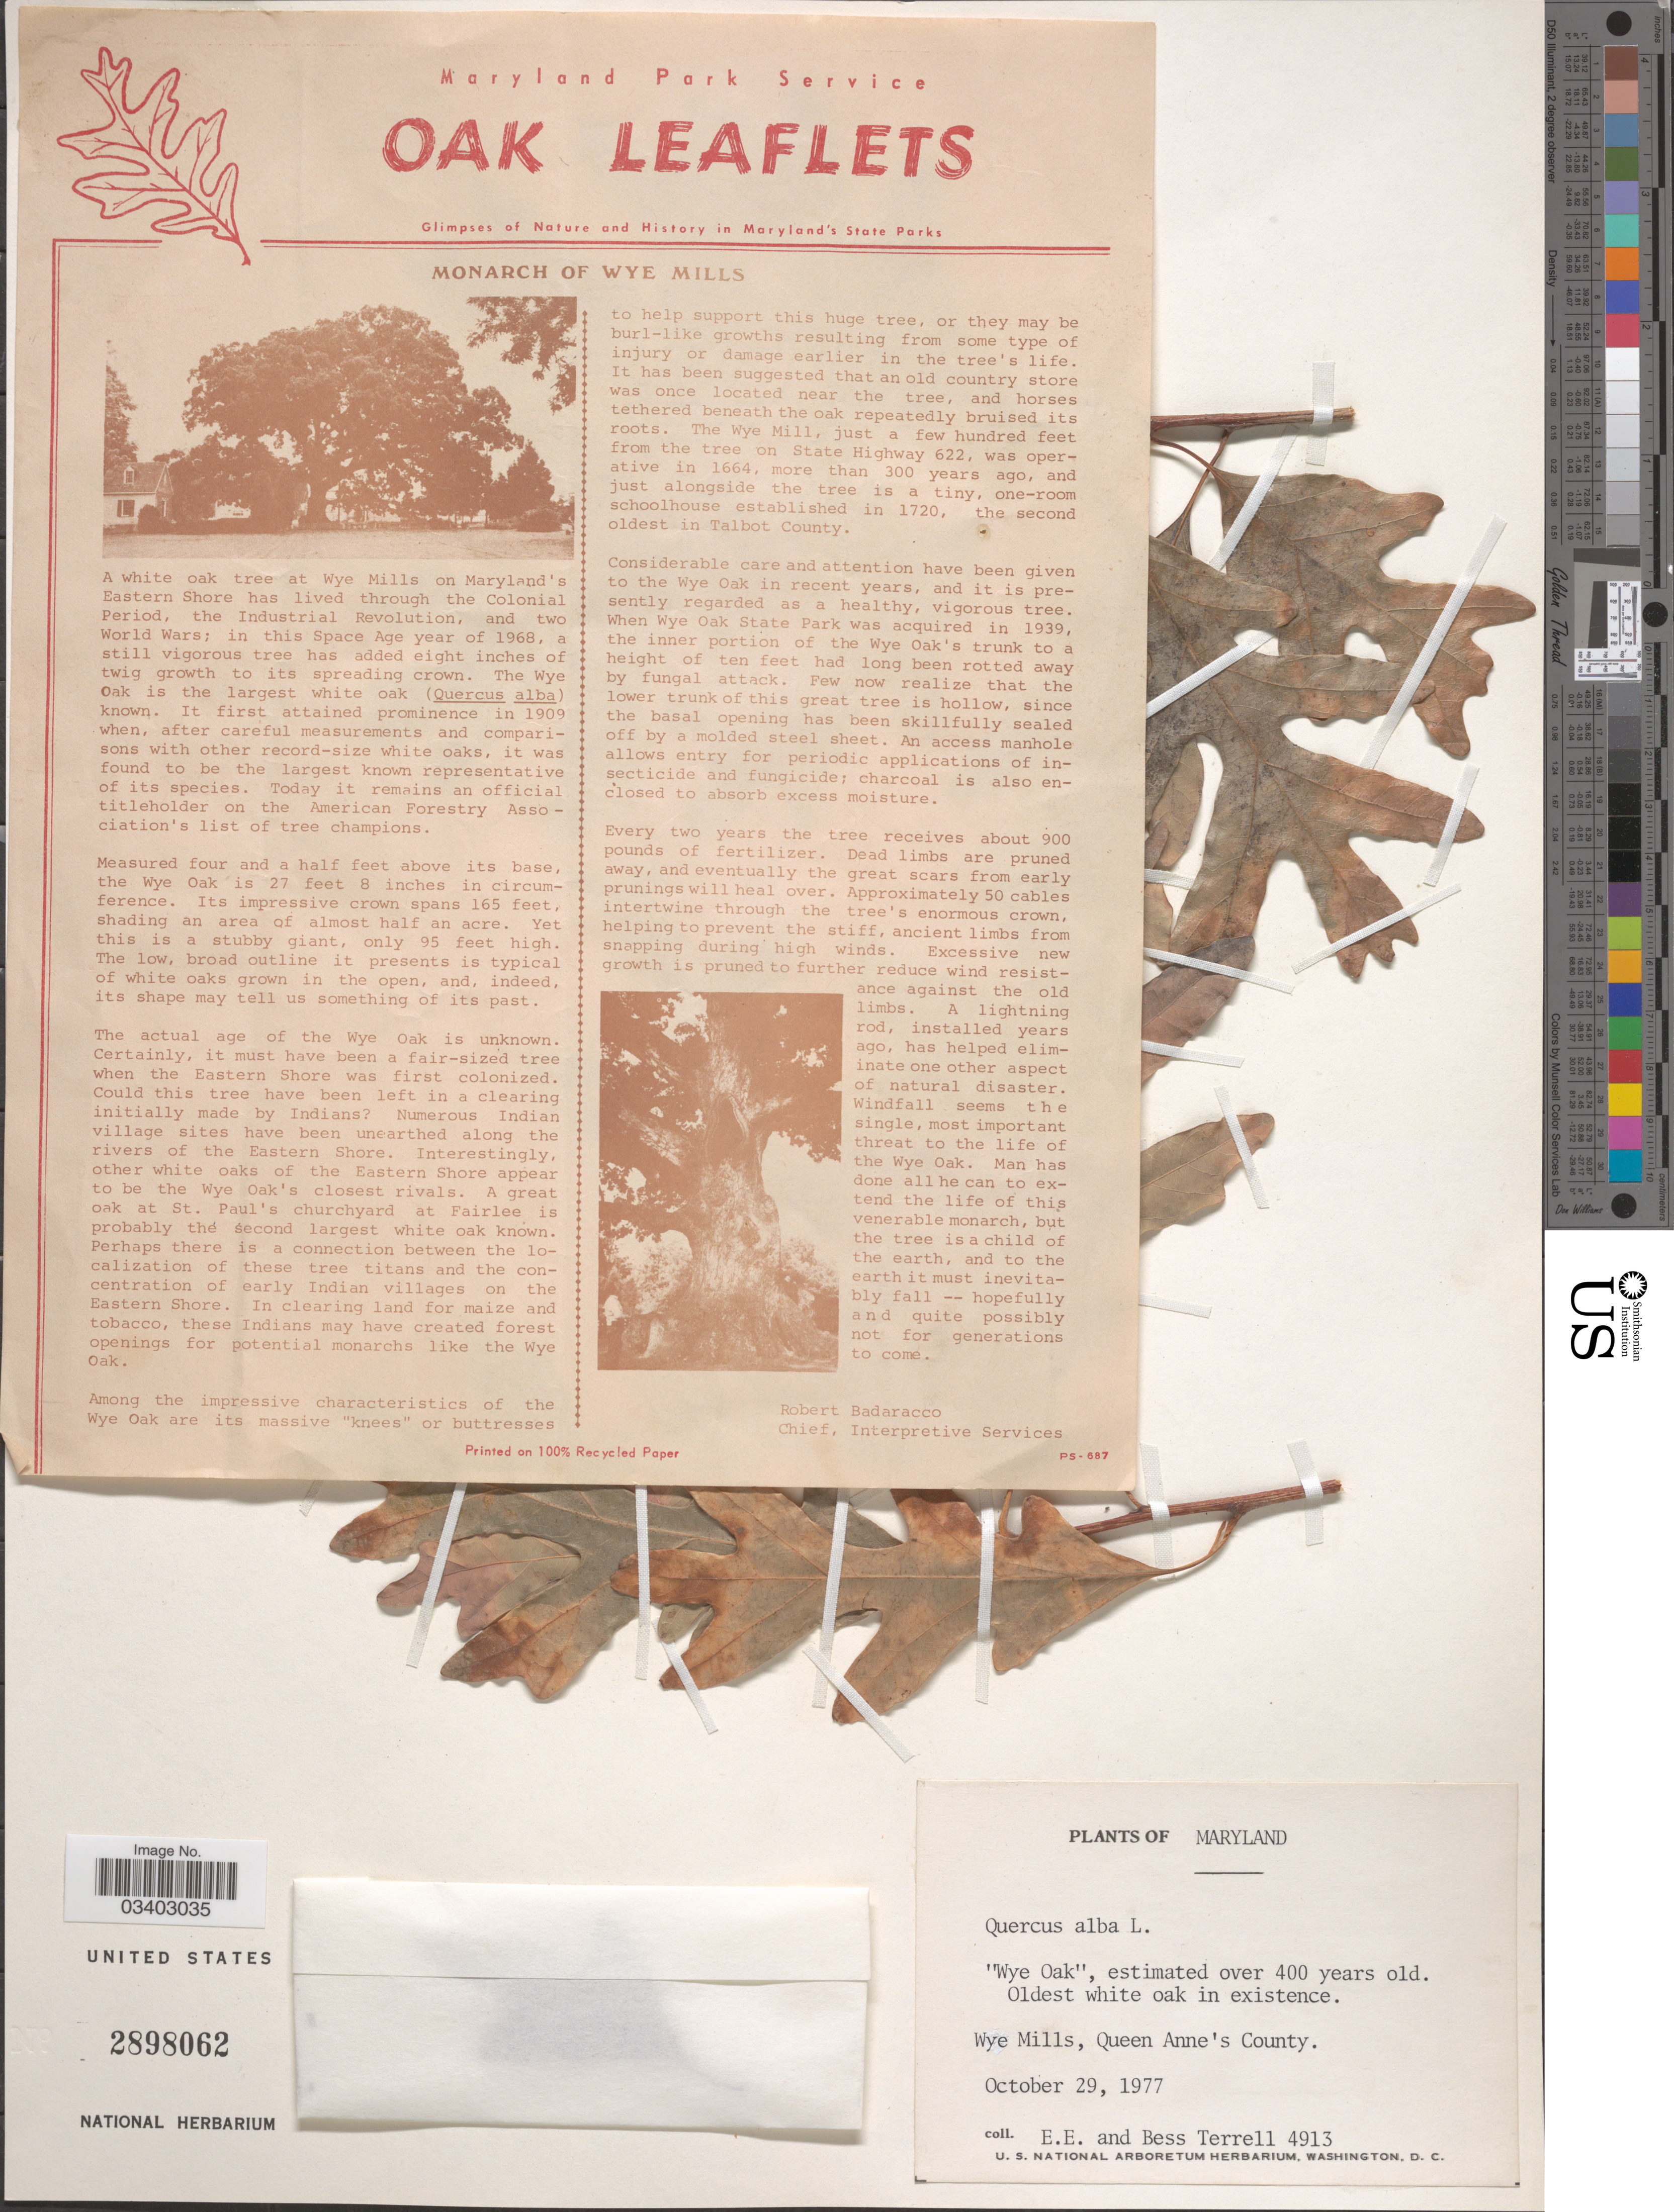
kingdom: Plantae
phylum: Tracheophyta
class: Magnoliopsida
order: Fagales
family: Fagaceae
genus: Quercus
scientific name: Quercus alba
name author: L.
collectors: E. E. Terrell & B. Terrell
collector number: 4913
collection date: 1977-10-29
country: United States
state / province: Maryland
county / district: Queen Anne's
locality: Wye Mills, Queen Anne's County.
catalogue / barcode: US 2898062